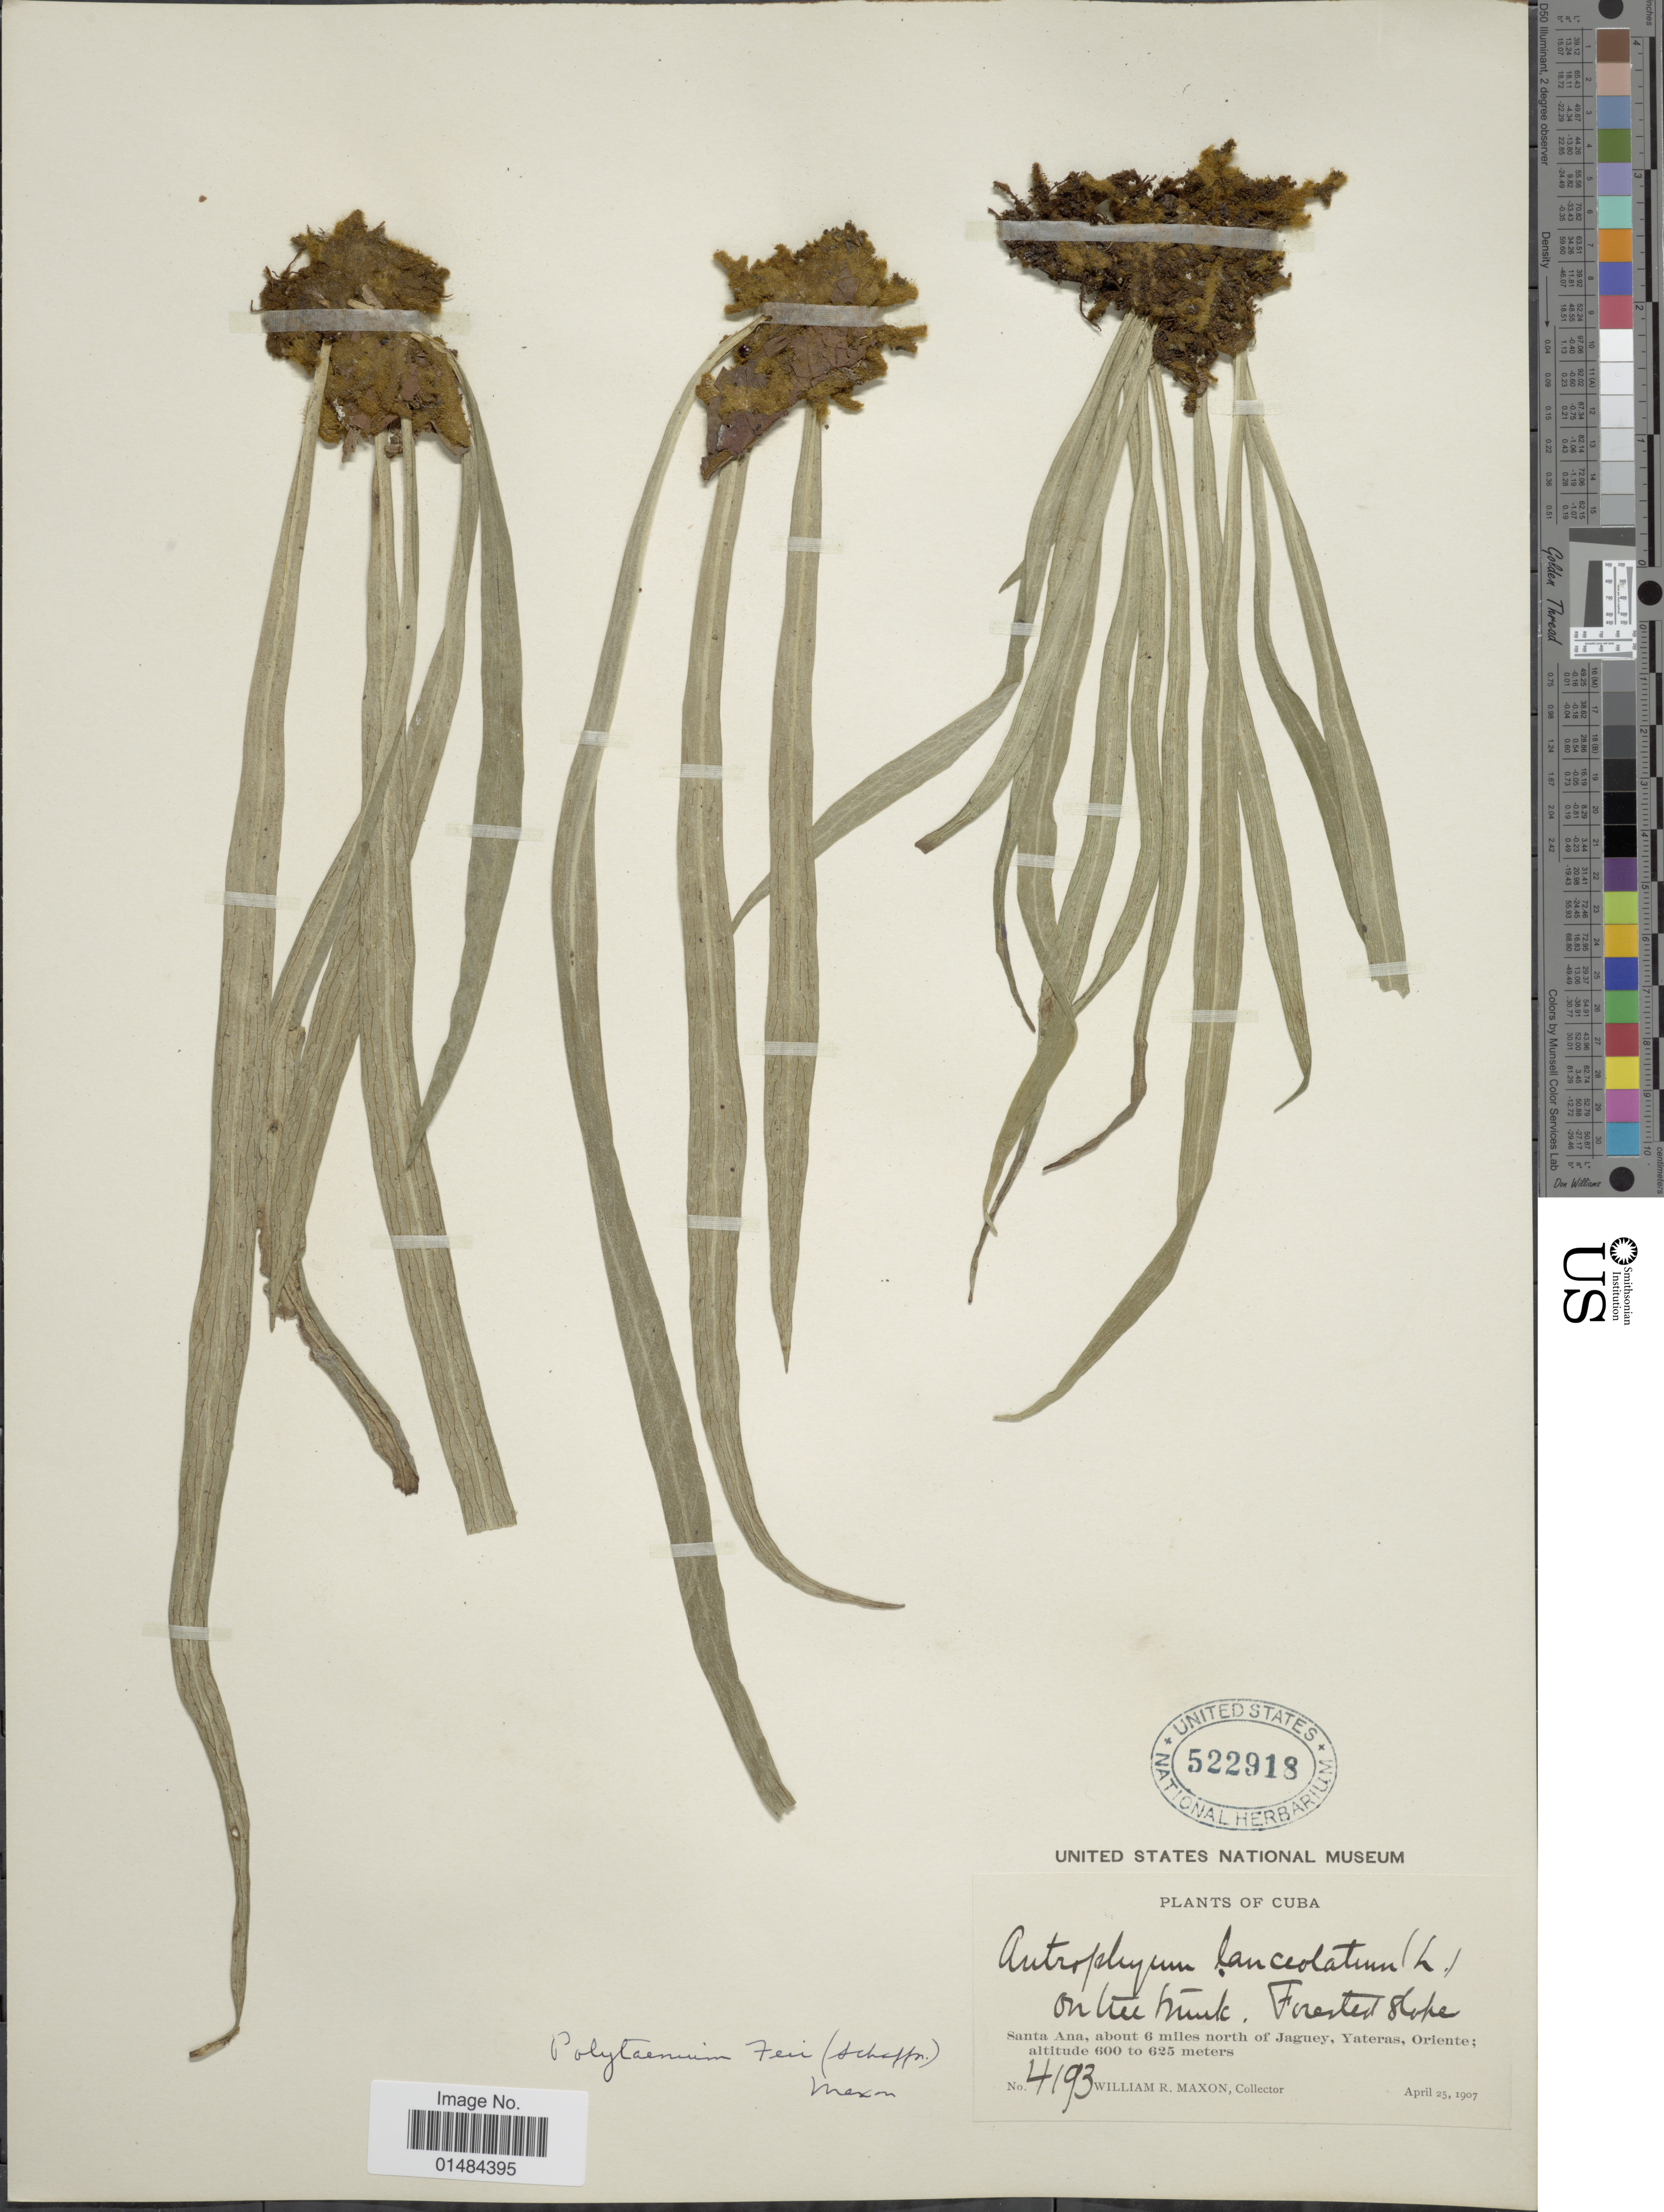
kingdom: Plantae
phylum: Tracheophyta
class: Polypodiopsida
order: Polypodiales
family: Pteridaceae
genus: Polytaenium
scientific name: Polytaenium lanceolatum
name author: (L.) Desv.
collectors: W. R. Maxon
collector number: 4193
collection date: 1907-04-25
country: Cuba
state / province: Oriente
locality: Cuba,Santa Ana, about 6 miles north of Jaguey, Yateras, Oriente.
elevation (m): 600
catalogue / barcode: US 522918